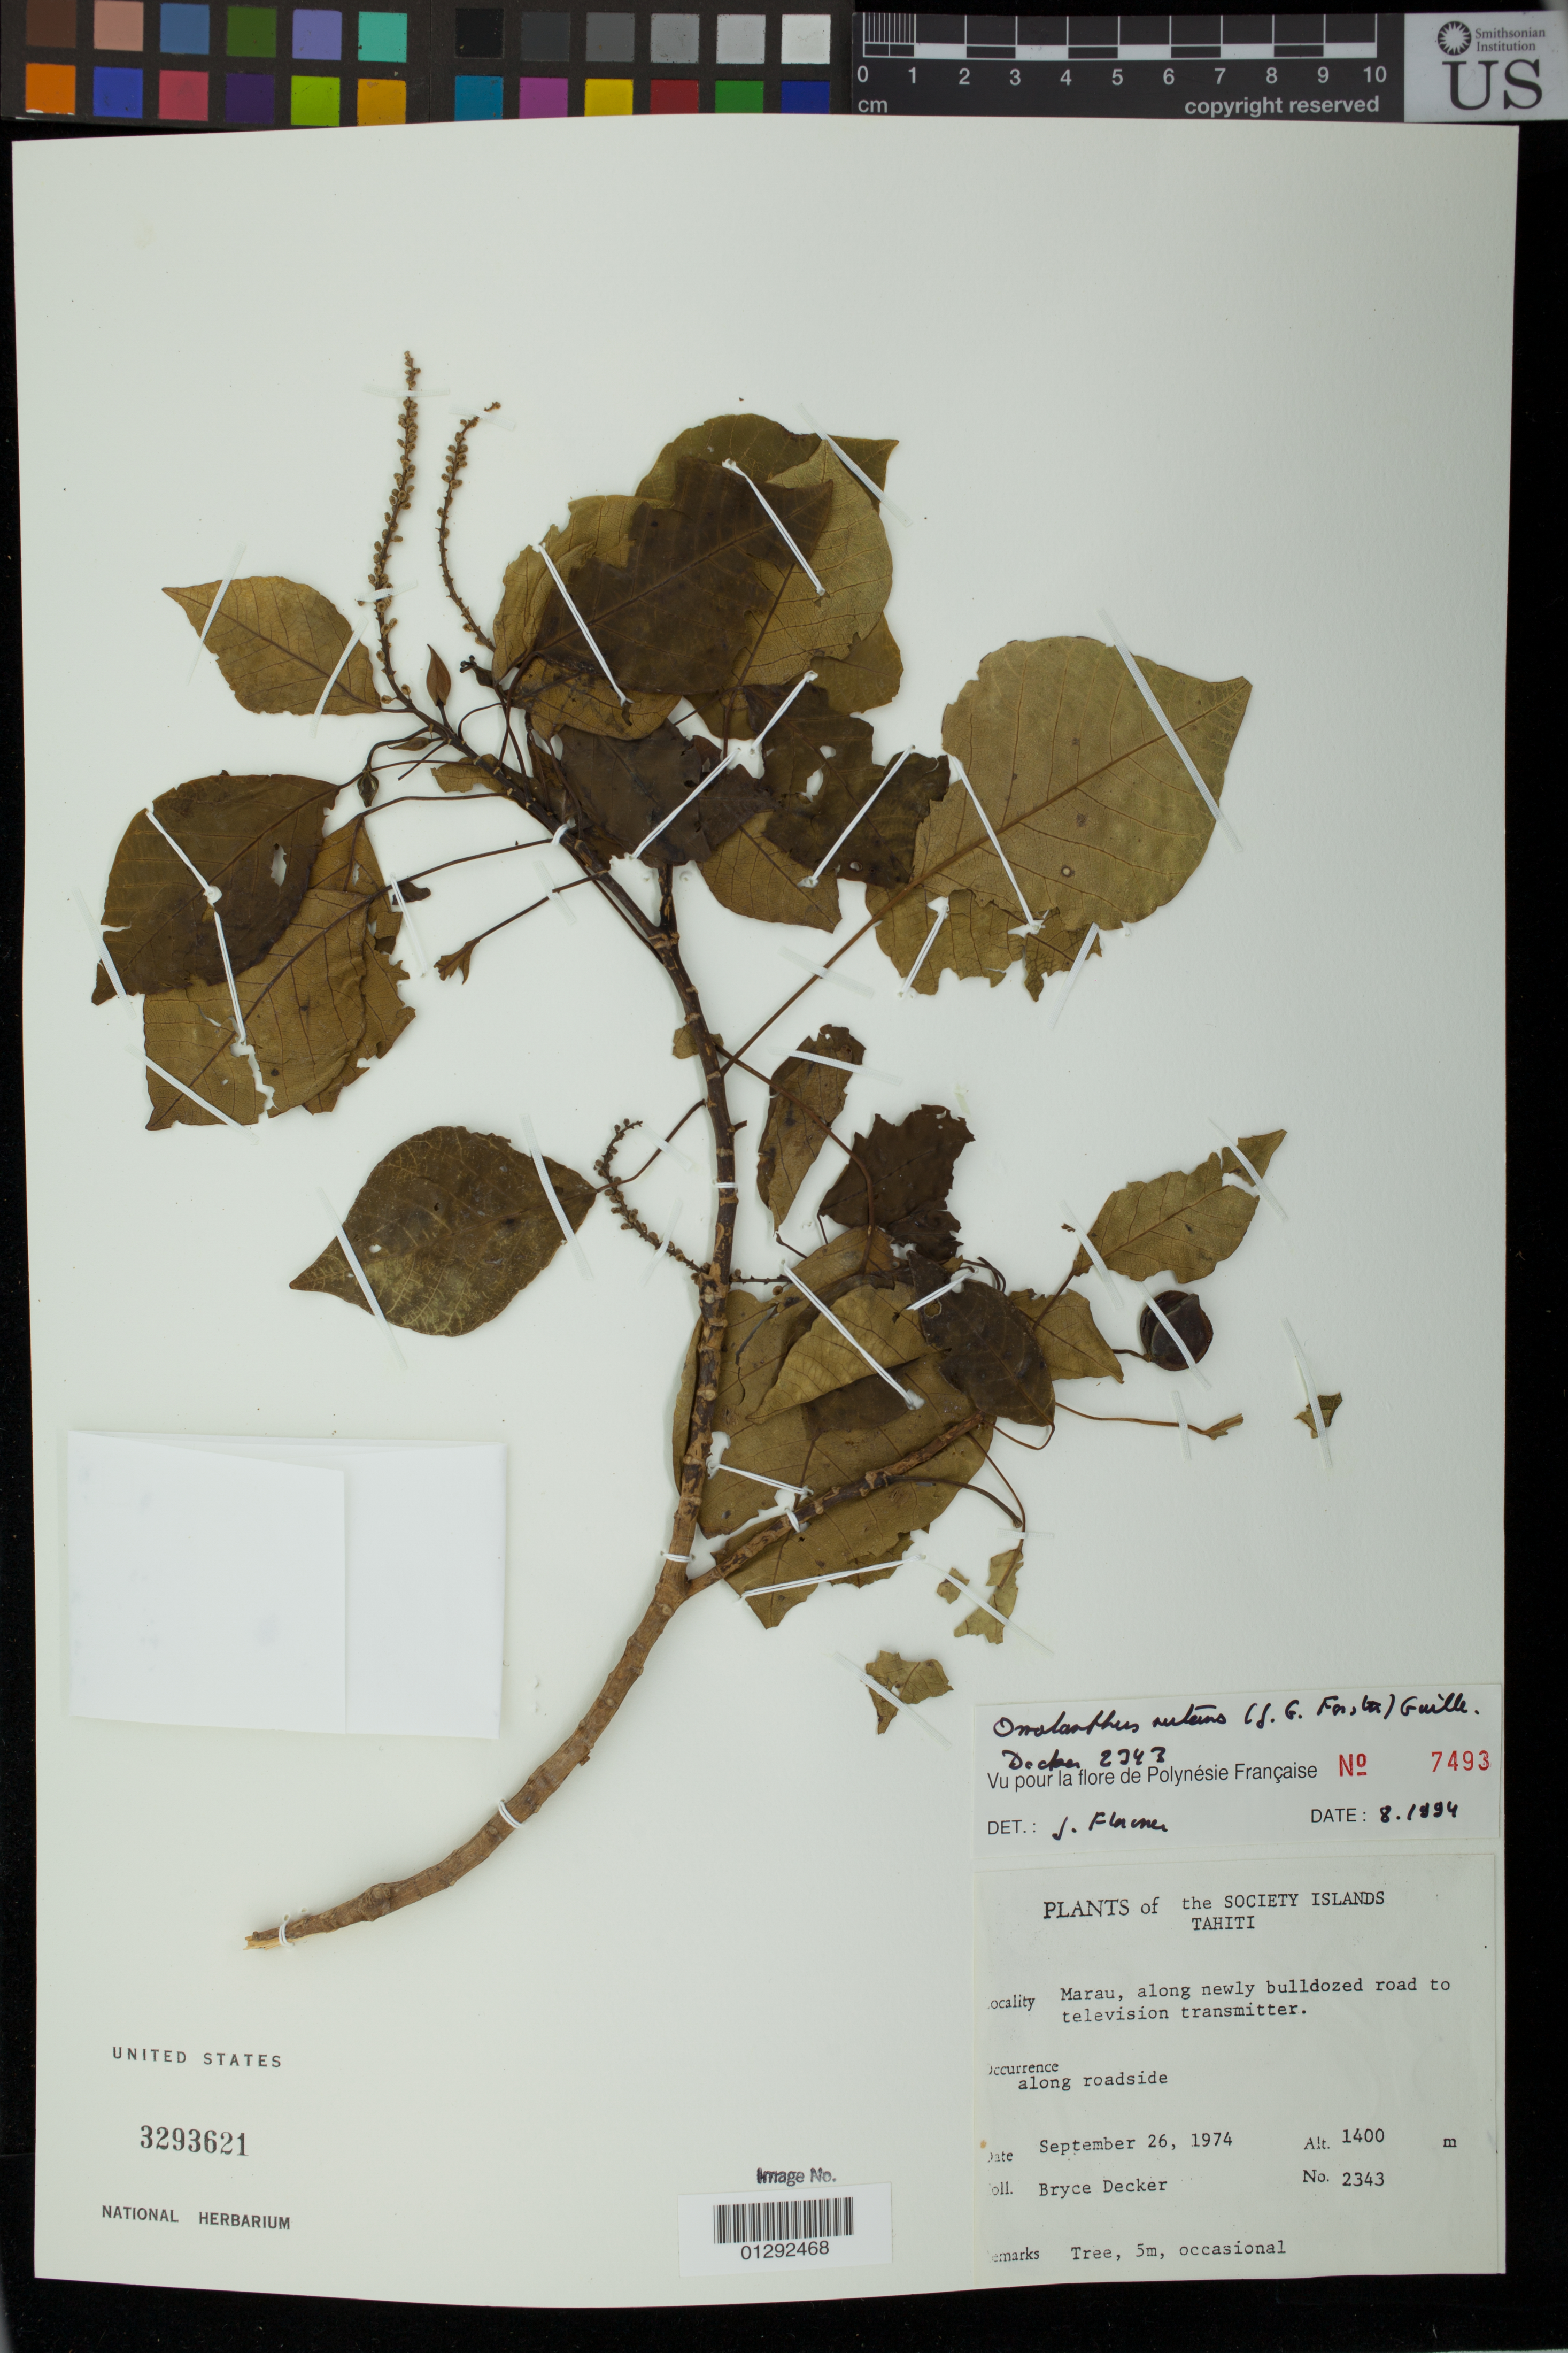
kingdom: Plantae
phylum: Tracheophyta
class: Magnoliopsida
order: Malpighiales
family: Euphorbiaceae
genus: Homalanthus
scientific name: Homalanthus nutans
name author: (G. Forst.) Guill.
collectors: B. G. Decker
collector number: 2343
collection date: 1974-09-26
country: French Polynesia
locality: Society Island, Tahiti: Marau, along newly bulldozed road to television transmitter.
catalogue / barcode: US 3293621